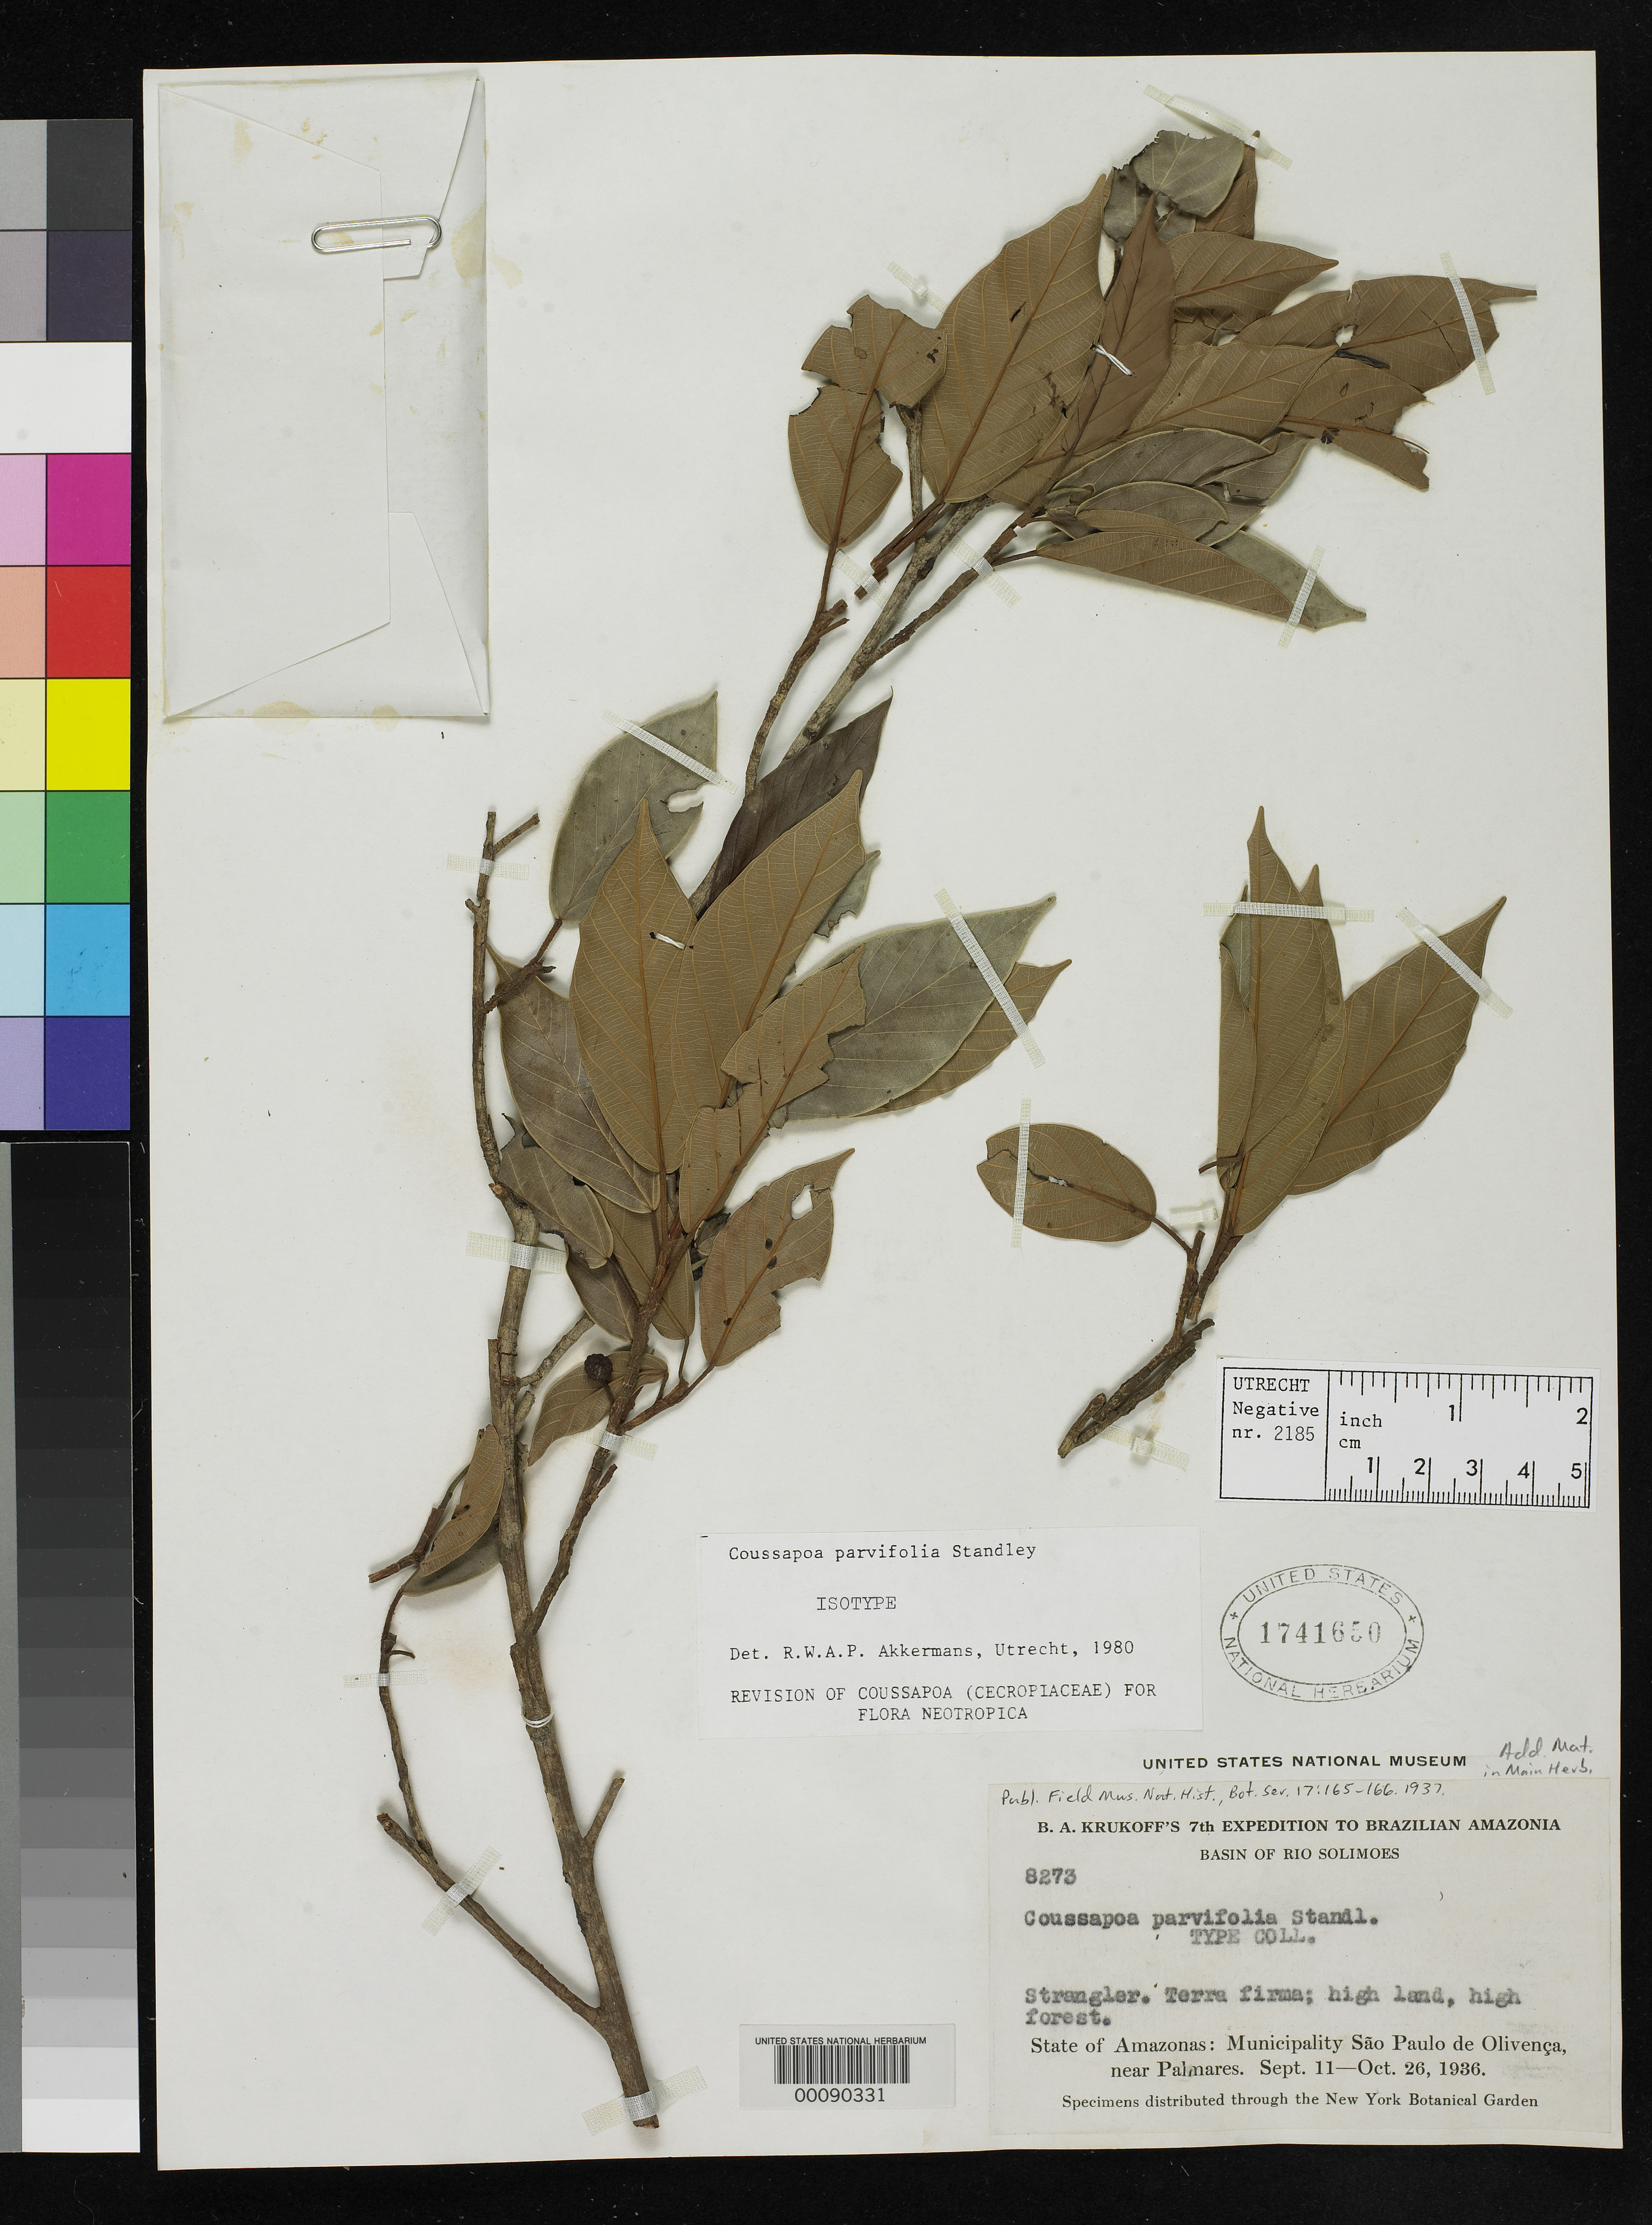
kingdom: Plantae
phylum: Tracheophyta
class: Magnoliopsida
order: Rosales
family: Urticaceae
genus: Coussapoa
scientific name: Coussapoa parvifolia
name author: Standl.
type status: Isotype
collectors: B. A. Krukoff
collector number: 8273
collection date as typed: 11 Sep 1936 to 26 Oct 1936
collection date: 1936-09-11/1936-10-26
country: Brazil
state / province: Amazonas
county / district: São Paulo de Olivença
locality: Near Palmares.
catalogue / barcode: US 1741650